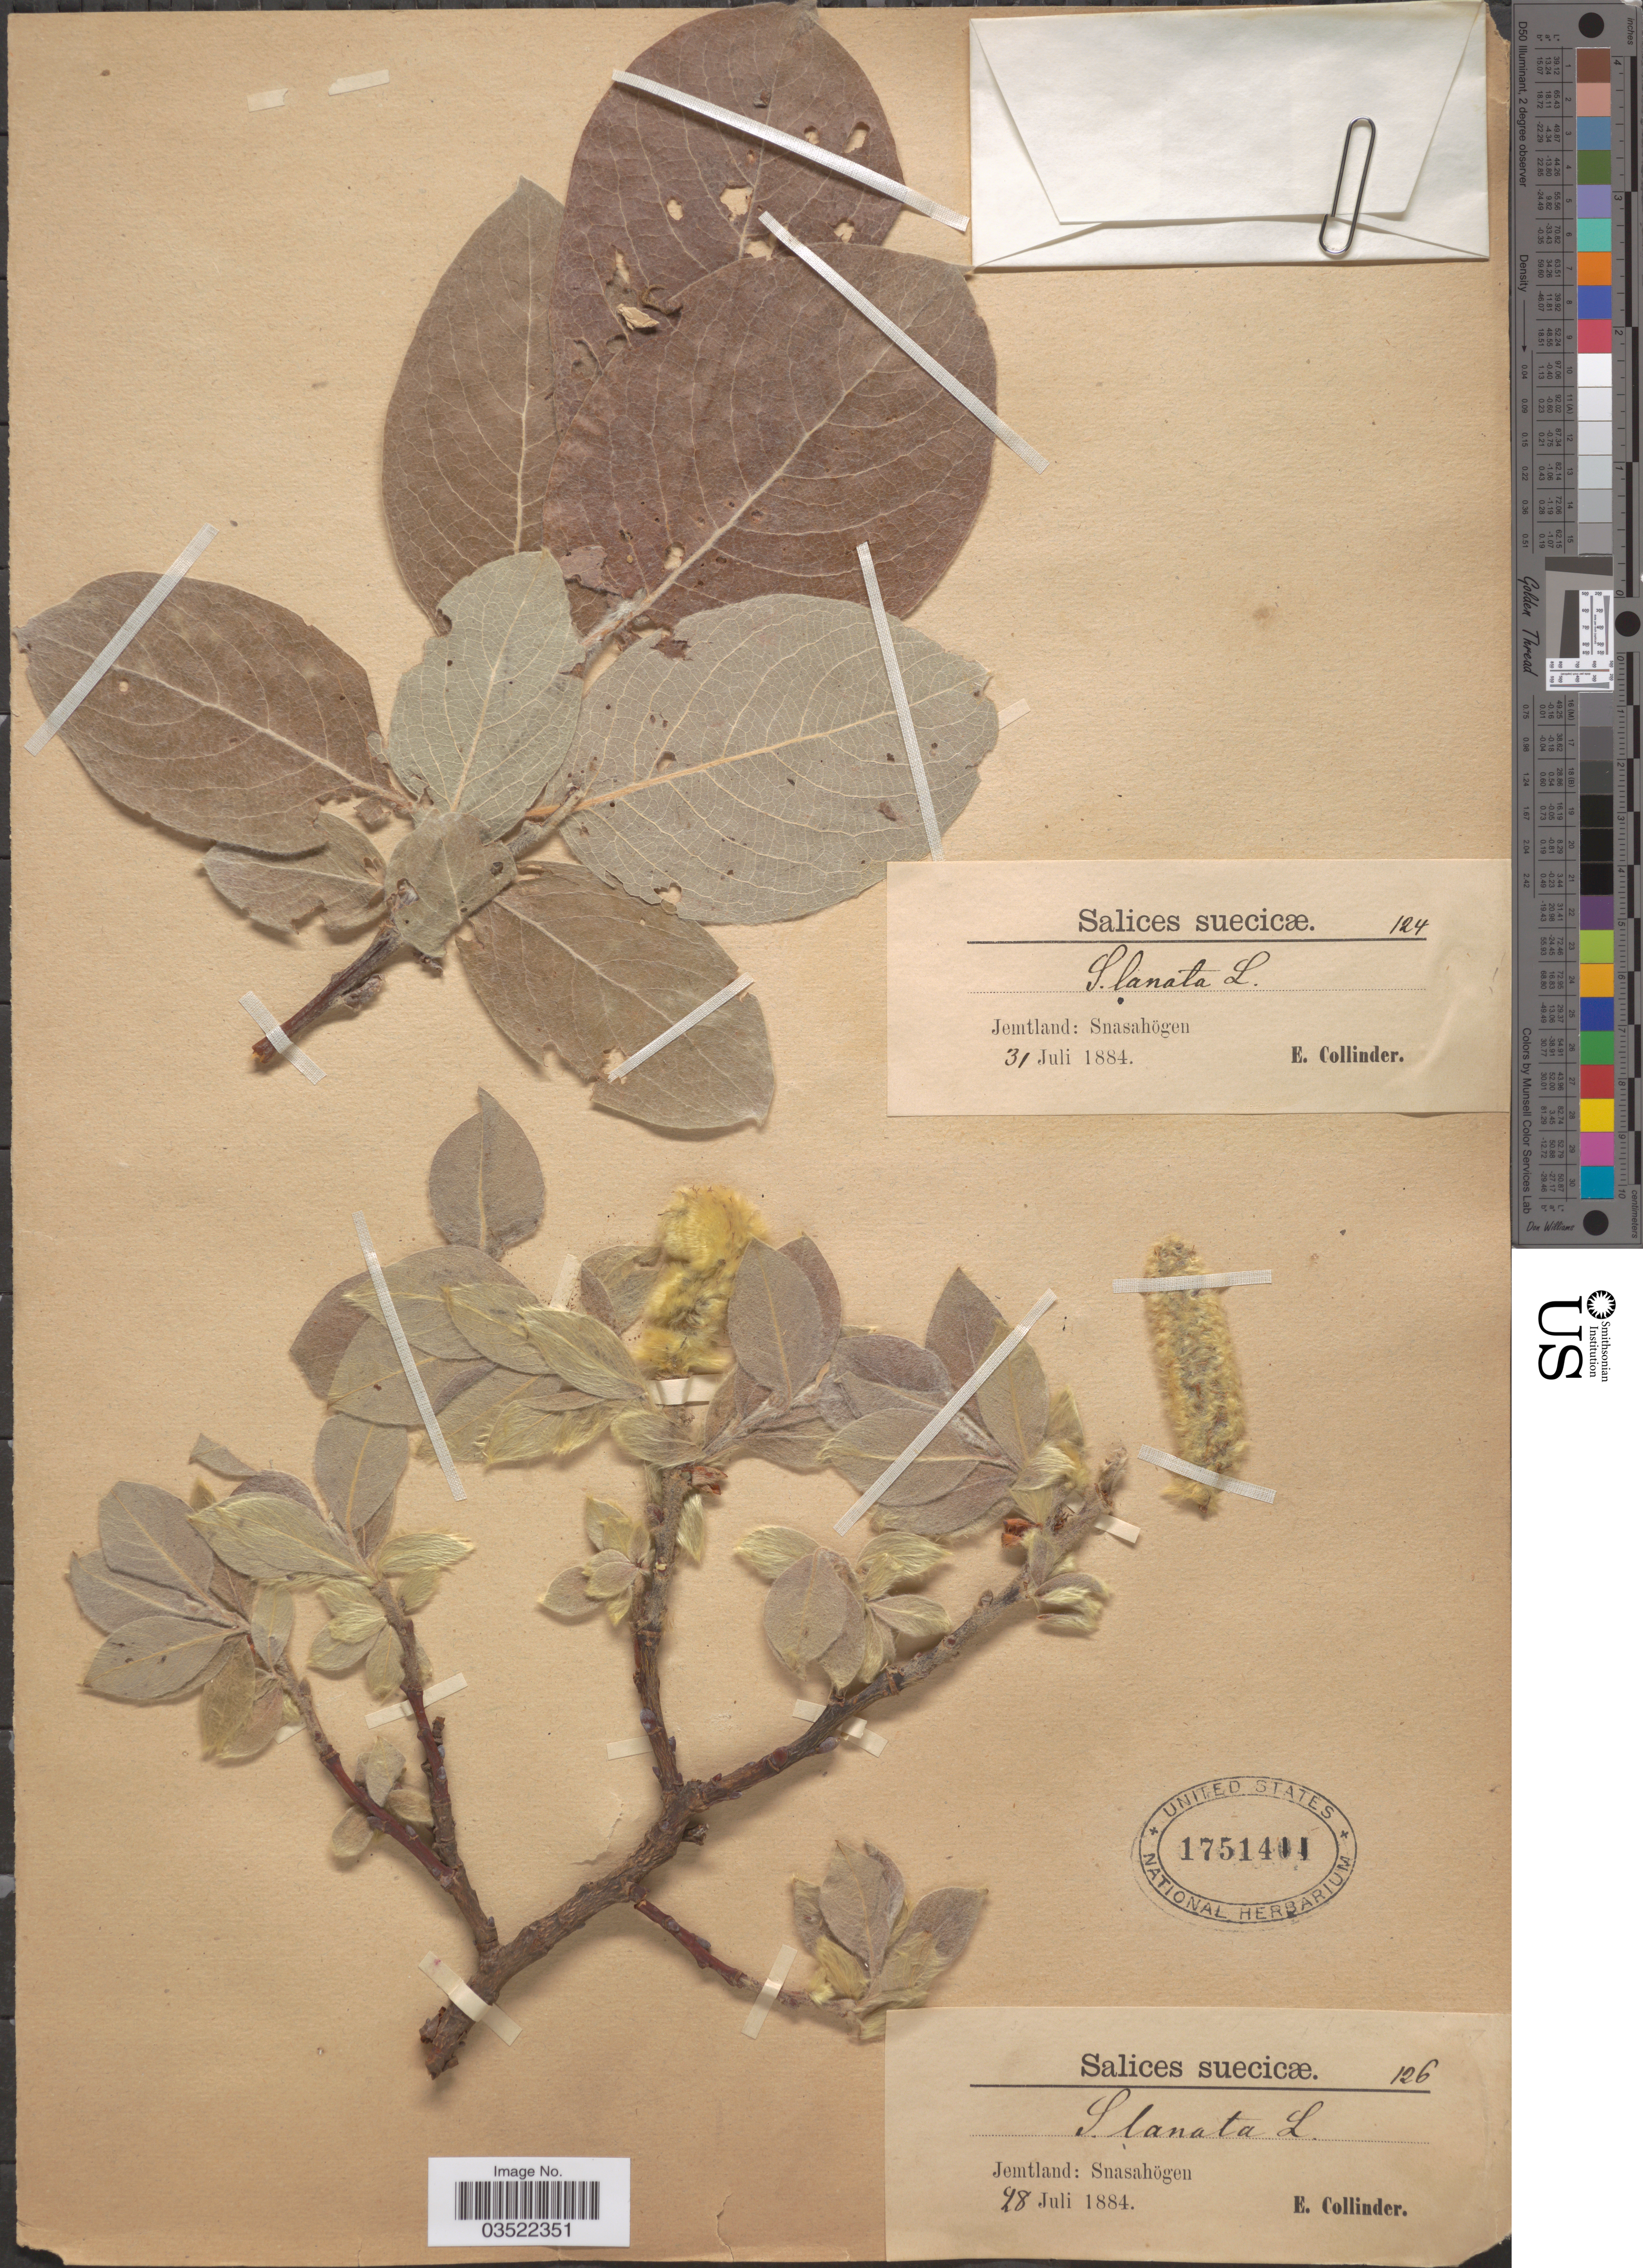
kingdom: Plantae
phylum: Tracheophyta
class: Magnoliopsida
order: Malpighiales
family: Salicaceae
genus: Salix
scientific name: Salix lanata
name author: L.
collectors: E. Collinder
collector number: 126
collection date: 1884-07-28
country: Sweden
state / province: Jämtland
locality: Suecicæ. Jemtland: Snasahögen.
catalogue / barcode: US 1751411